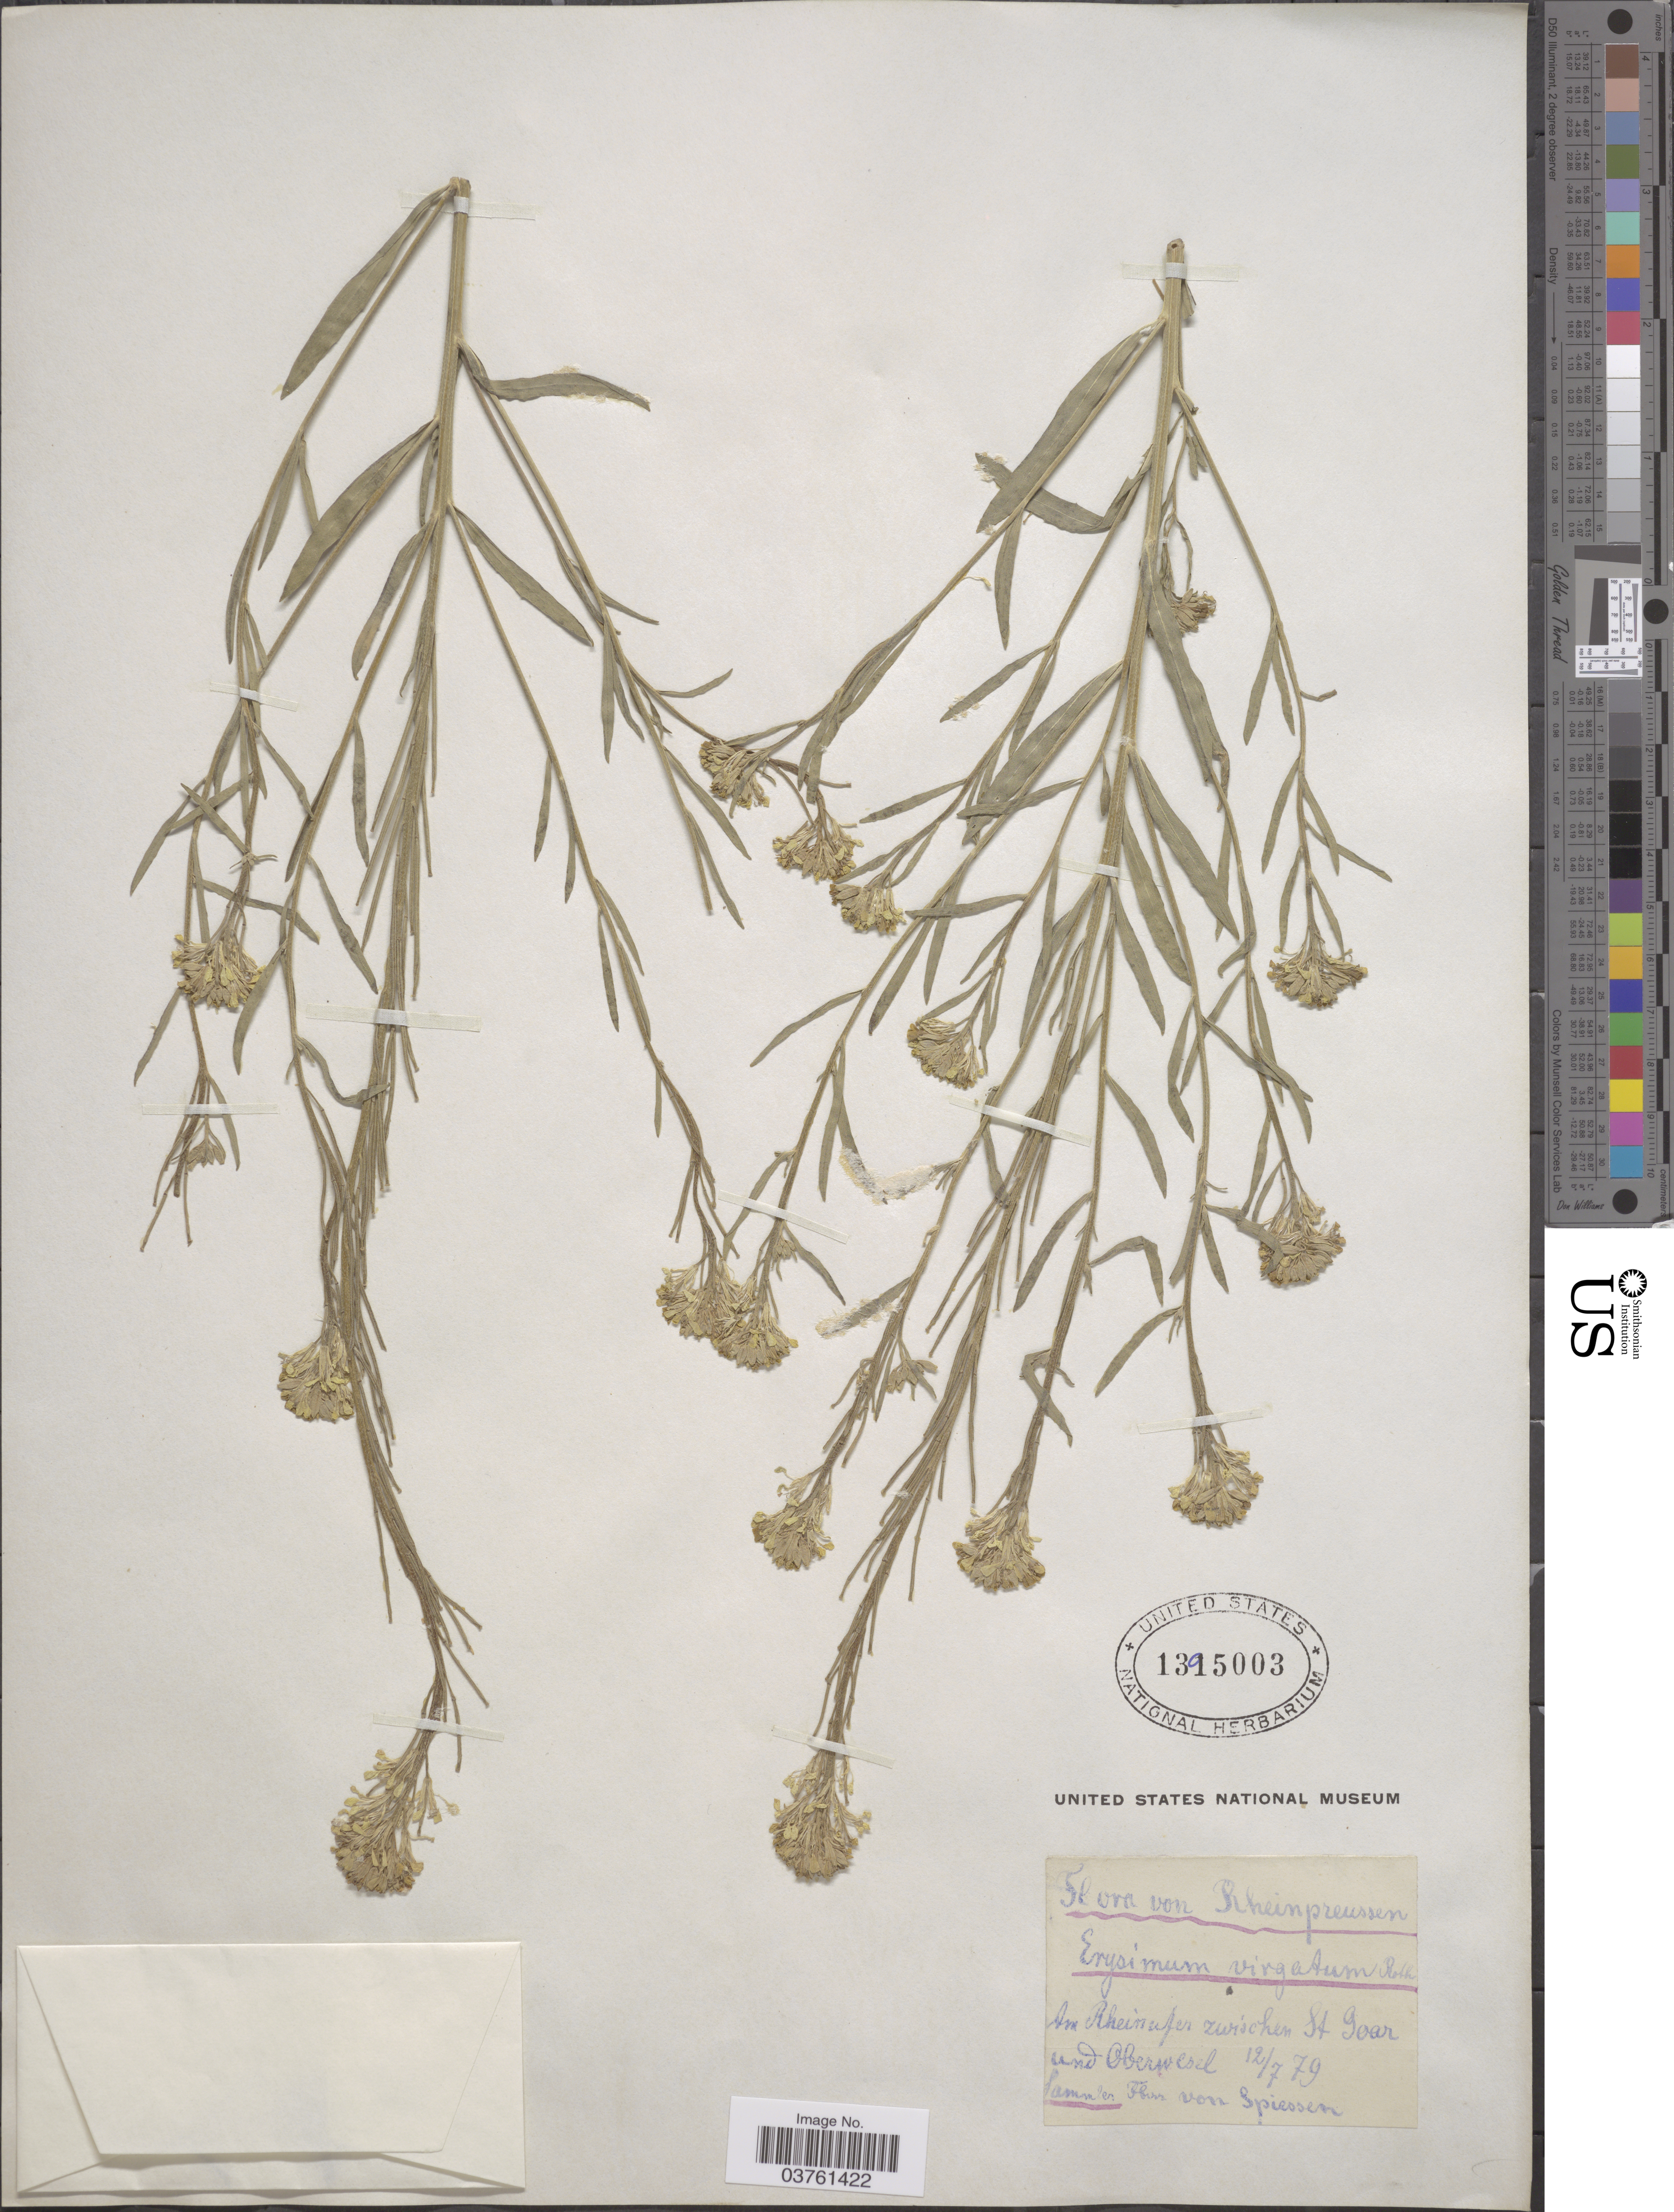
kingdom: Plantae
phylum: Tracheophyta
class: Magnoliopsida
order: Brassicales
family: Brassicaceae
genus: Erysimum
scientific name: Erysimum virgatum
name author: Roth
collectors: Von Spiesen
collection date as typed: Transcribed d/m/y: 12/7/79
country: Germany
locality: An Rheinpreussen. Zwischen St. Goar und Oberwesel.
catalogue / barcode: US 1395003